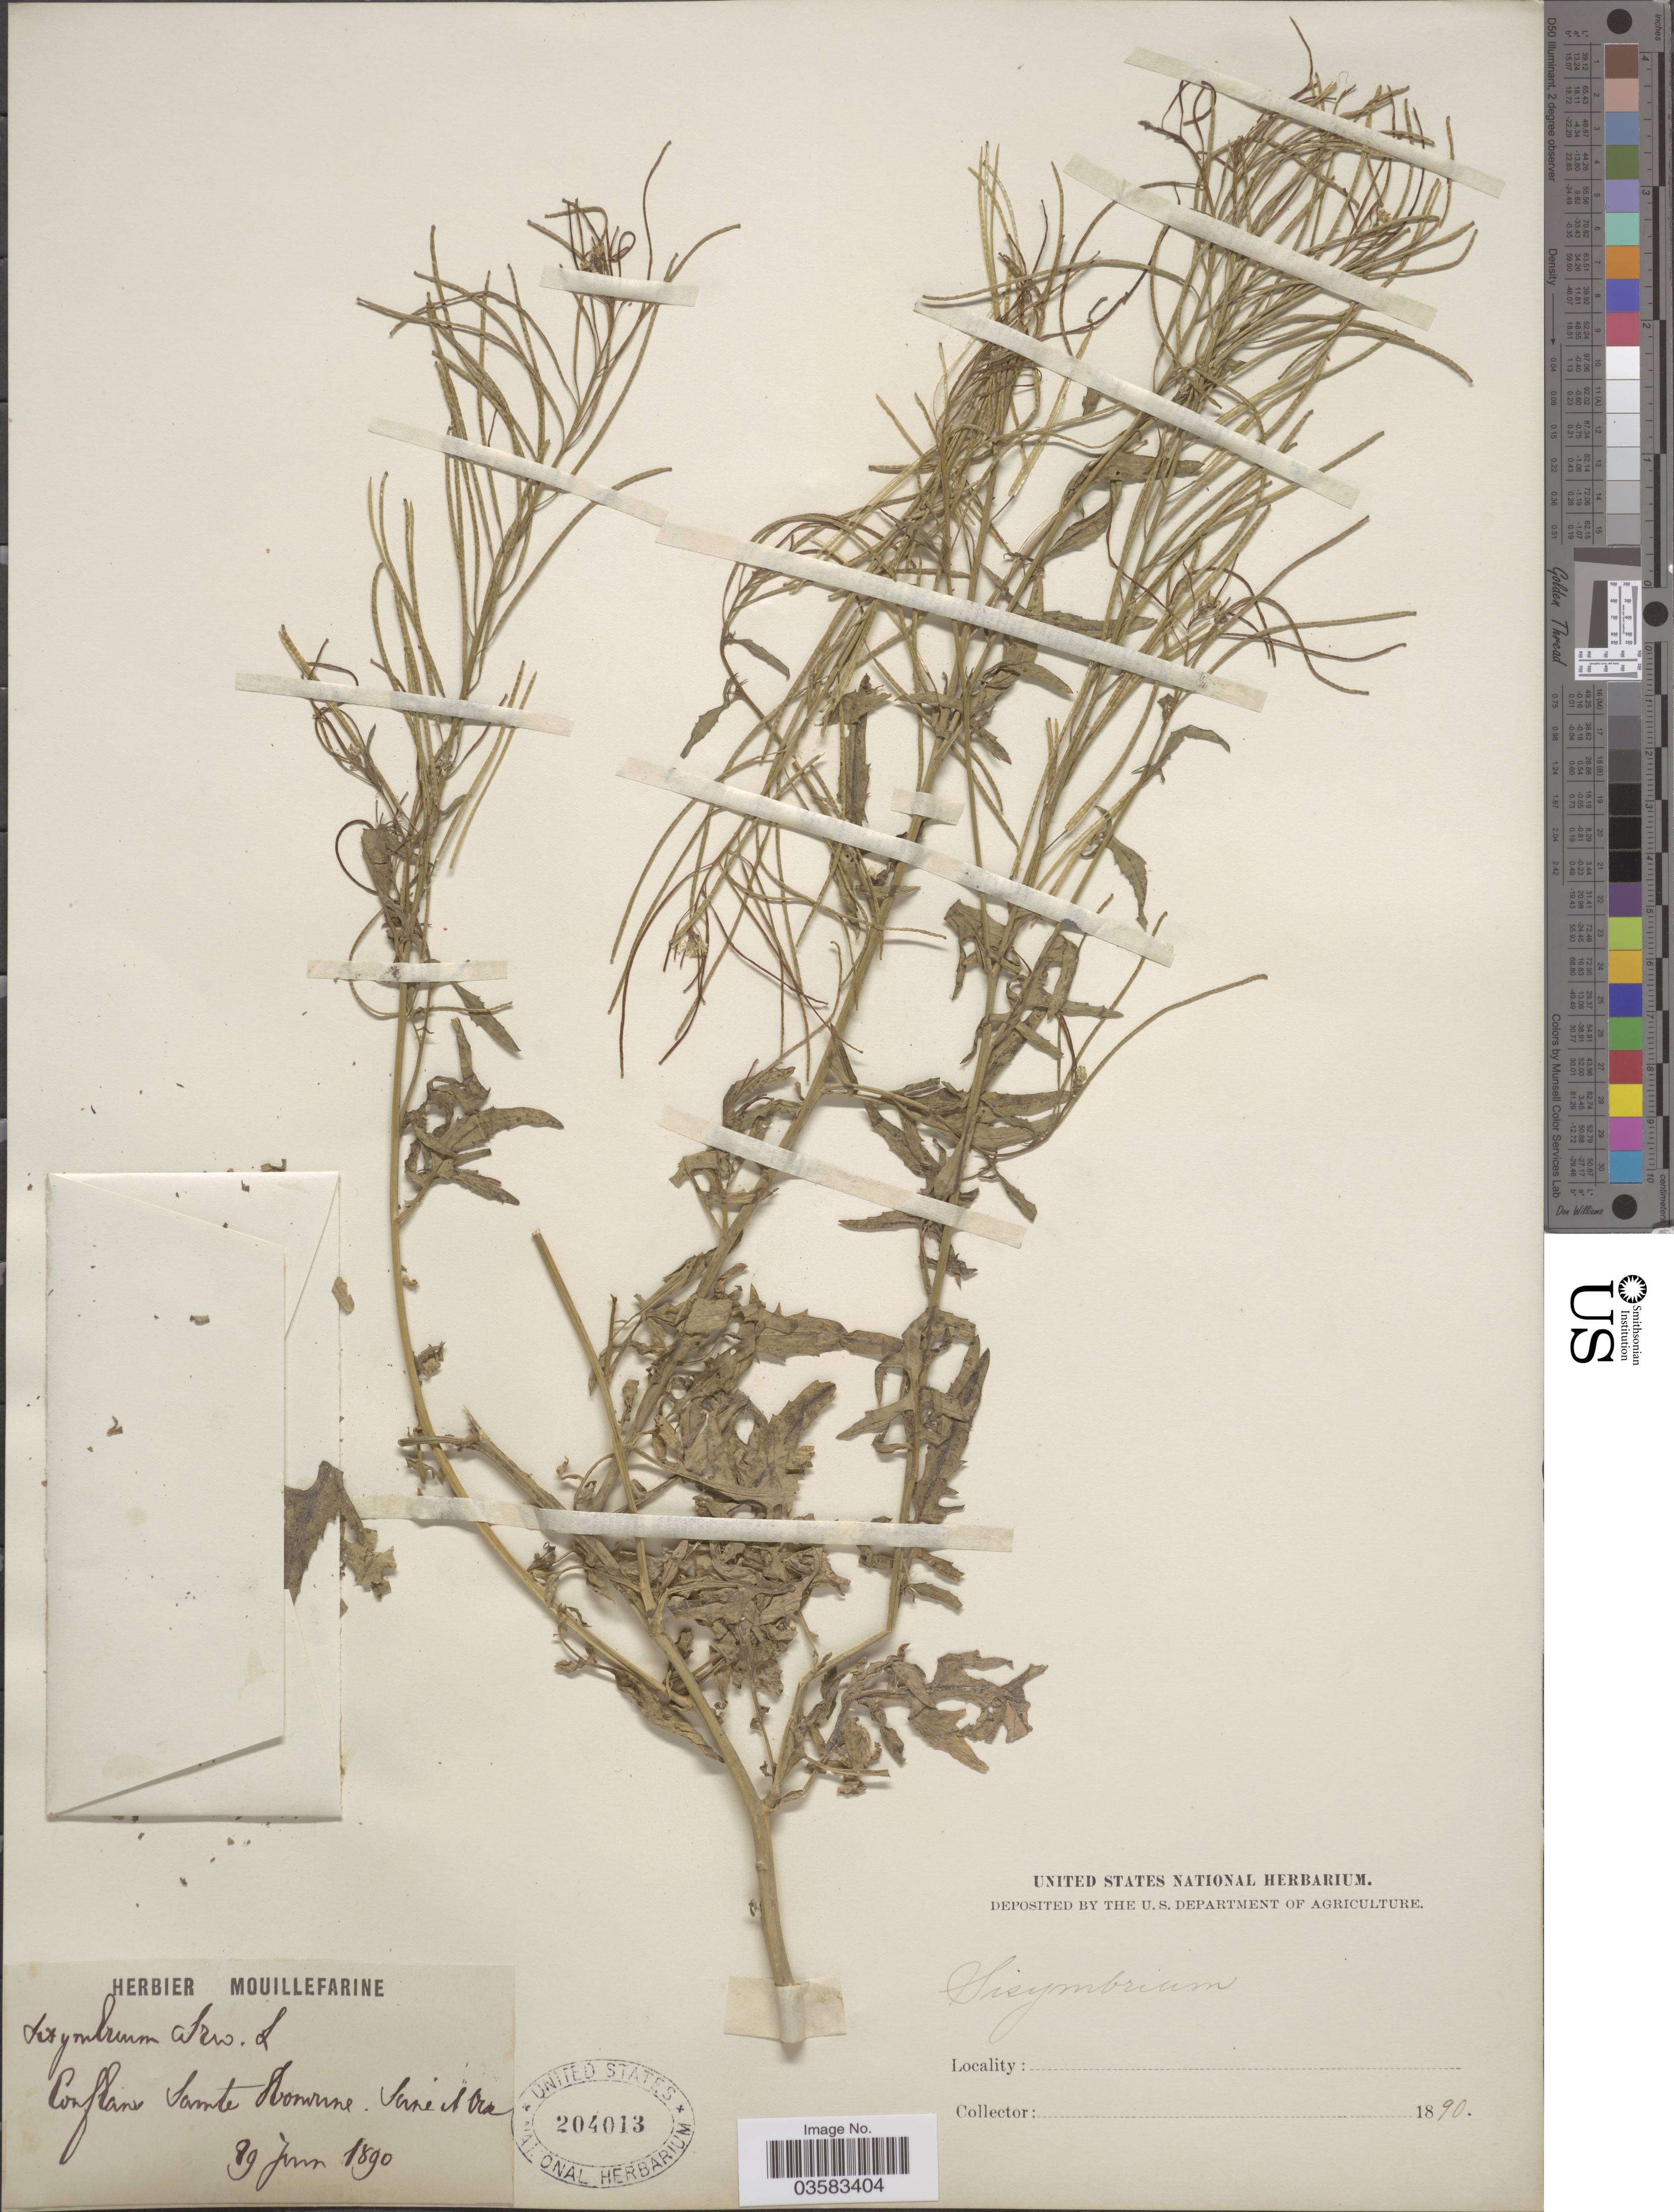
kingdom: Plantae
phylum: Tracheophyta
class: Magnoliopsida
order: Brassicales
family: Brassicaceae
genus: Sisymbrium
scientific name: Sisymbrium sp.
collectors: ex herb. Mouillefarine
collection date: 1890-06-19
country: France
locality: Conflans Sainte Honorine, Seine et Oise.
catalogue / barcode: US 204013